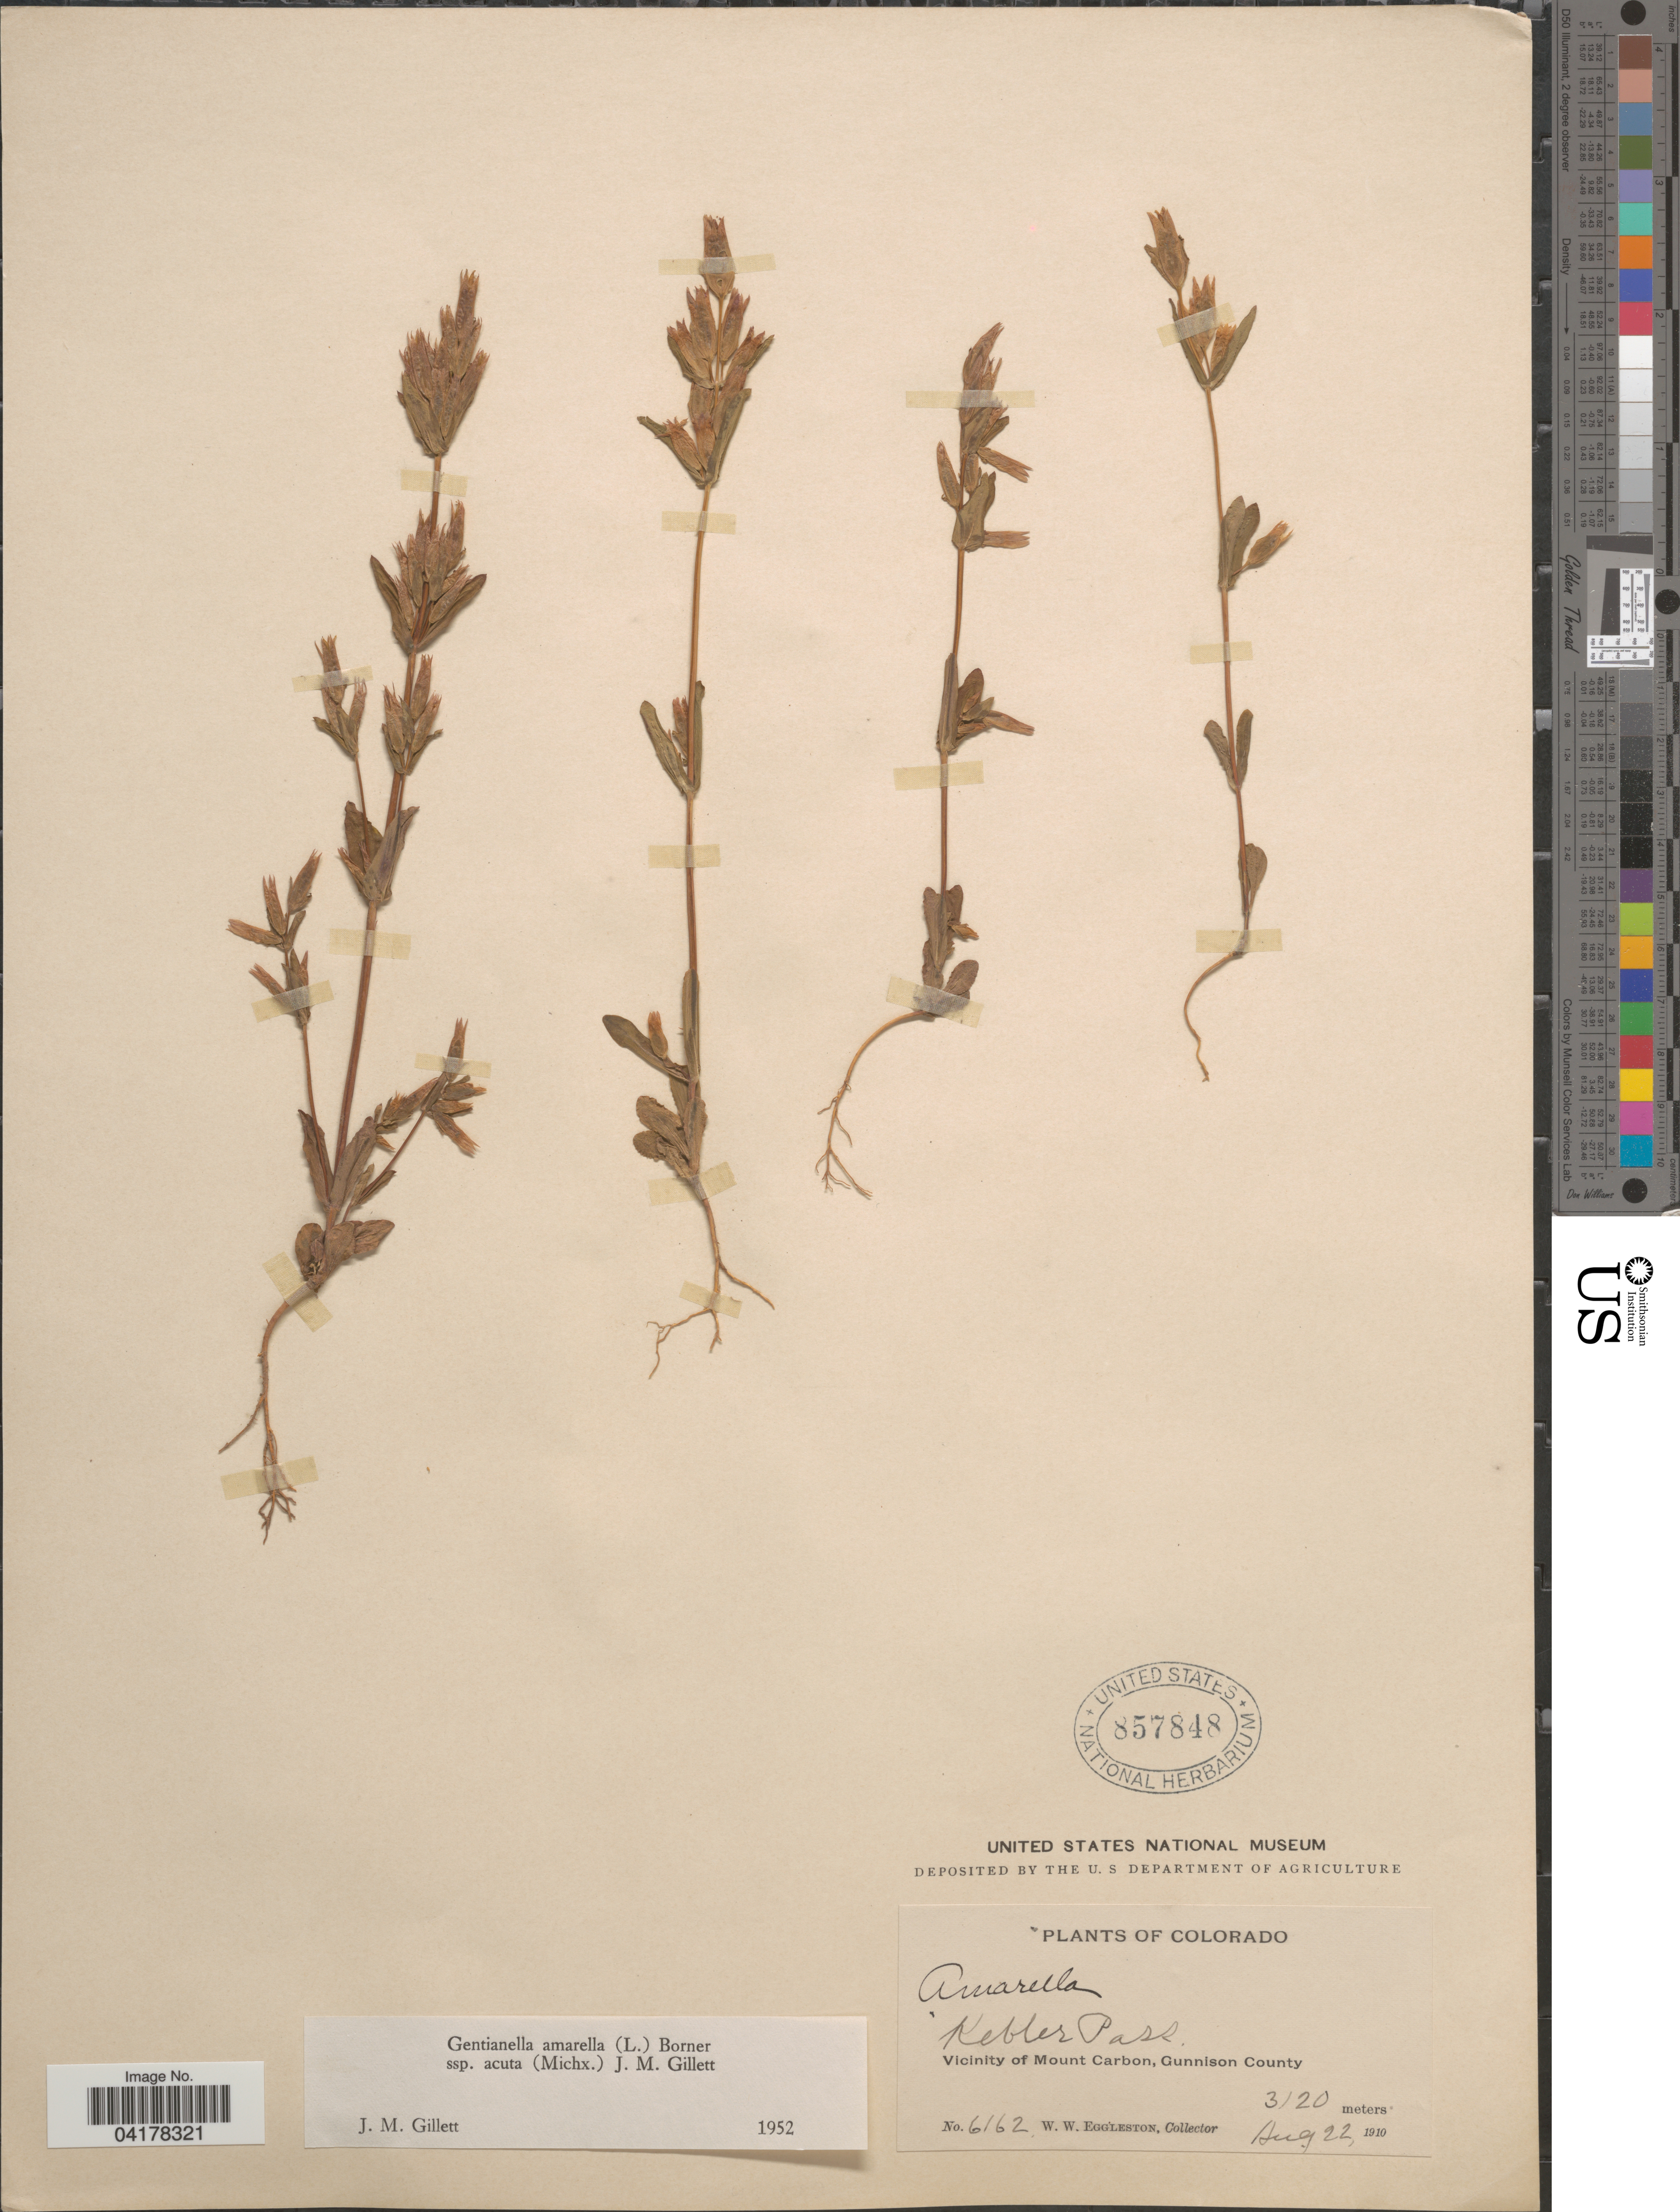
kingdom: Plantae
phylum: Tracheophyta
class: Magnoliopsida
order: Gentianales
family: Gentianaceae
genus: Gentianella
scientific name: Gentianella amarella subsp. acuta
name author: (Michx.) J.M. Gillett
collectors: W. W. Eggleston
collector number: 6162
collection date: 1910-08-22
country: United States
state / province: Colorado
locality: Kebler Pass. Vicinity of Mount Carbon, Gunnison County.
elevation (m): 3120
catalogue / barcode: US 857848